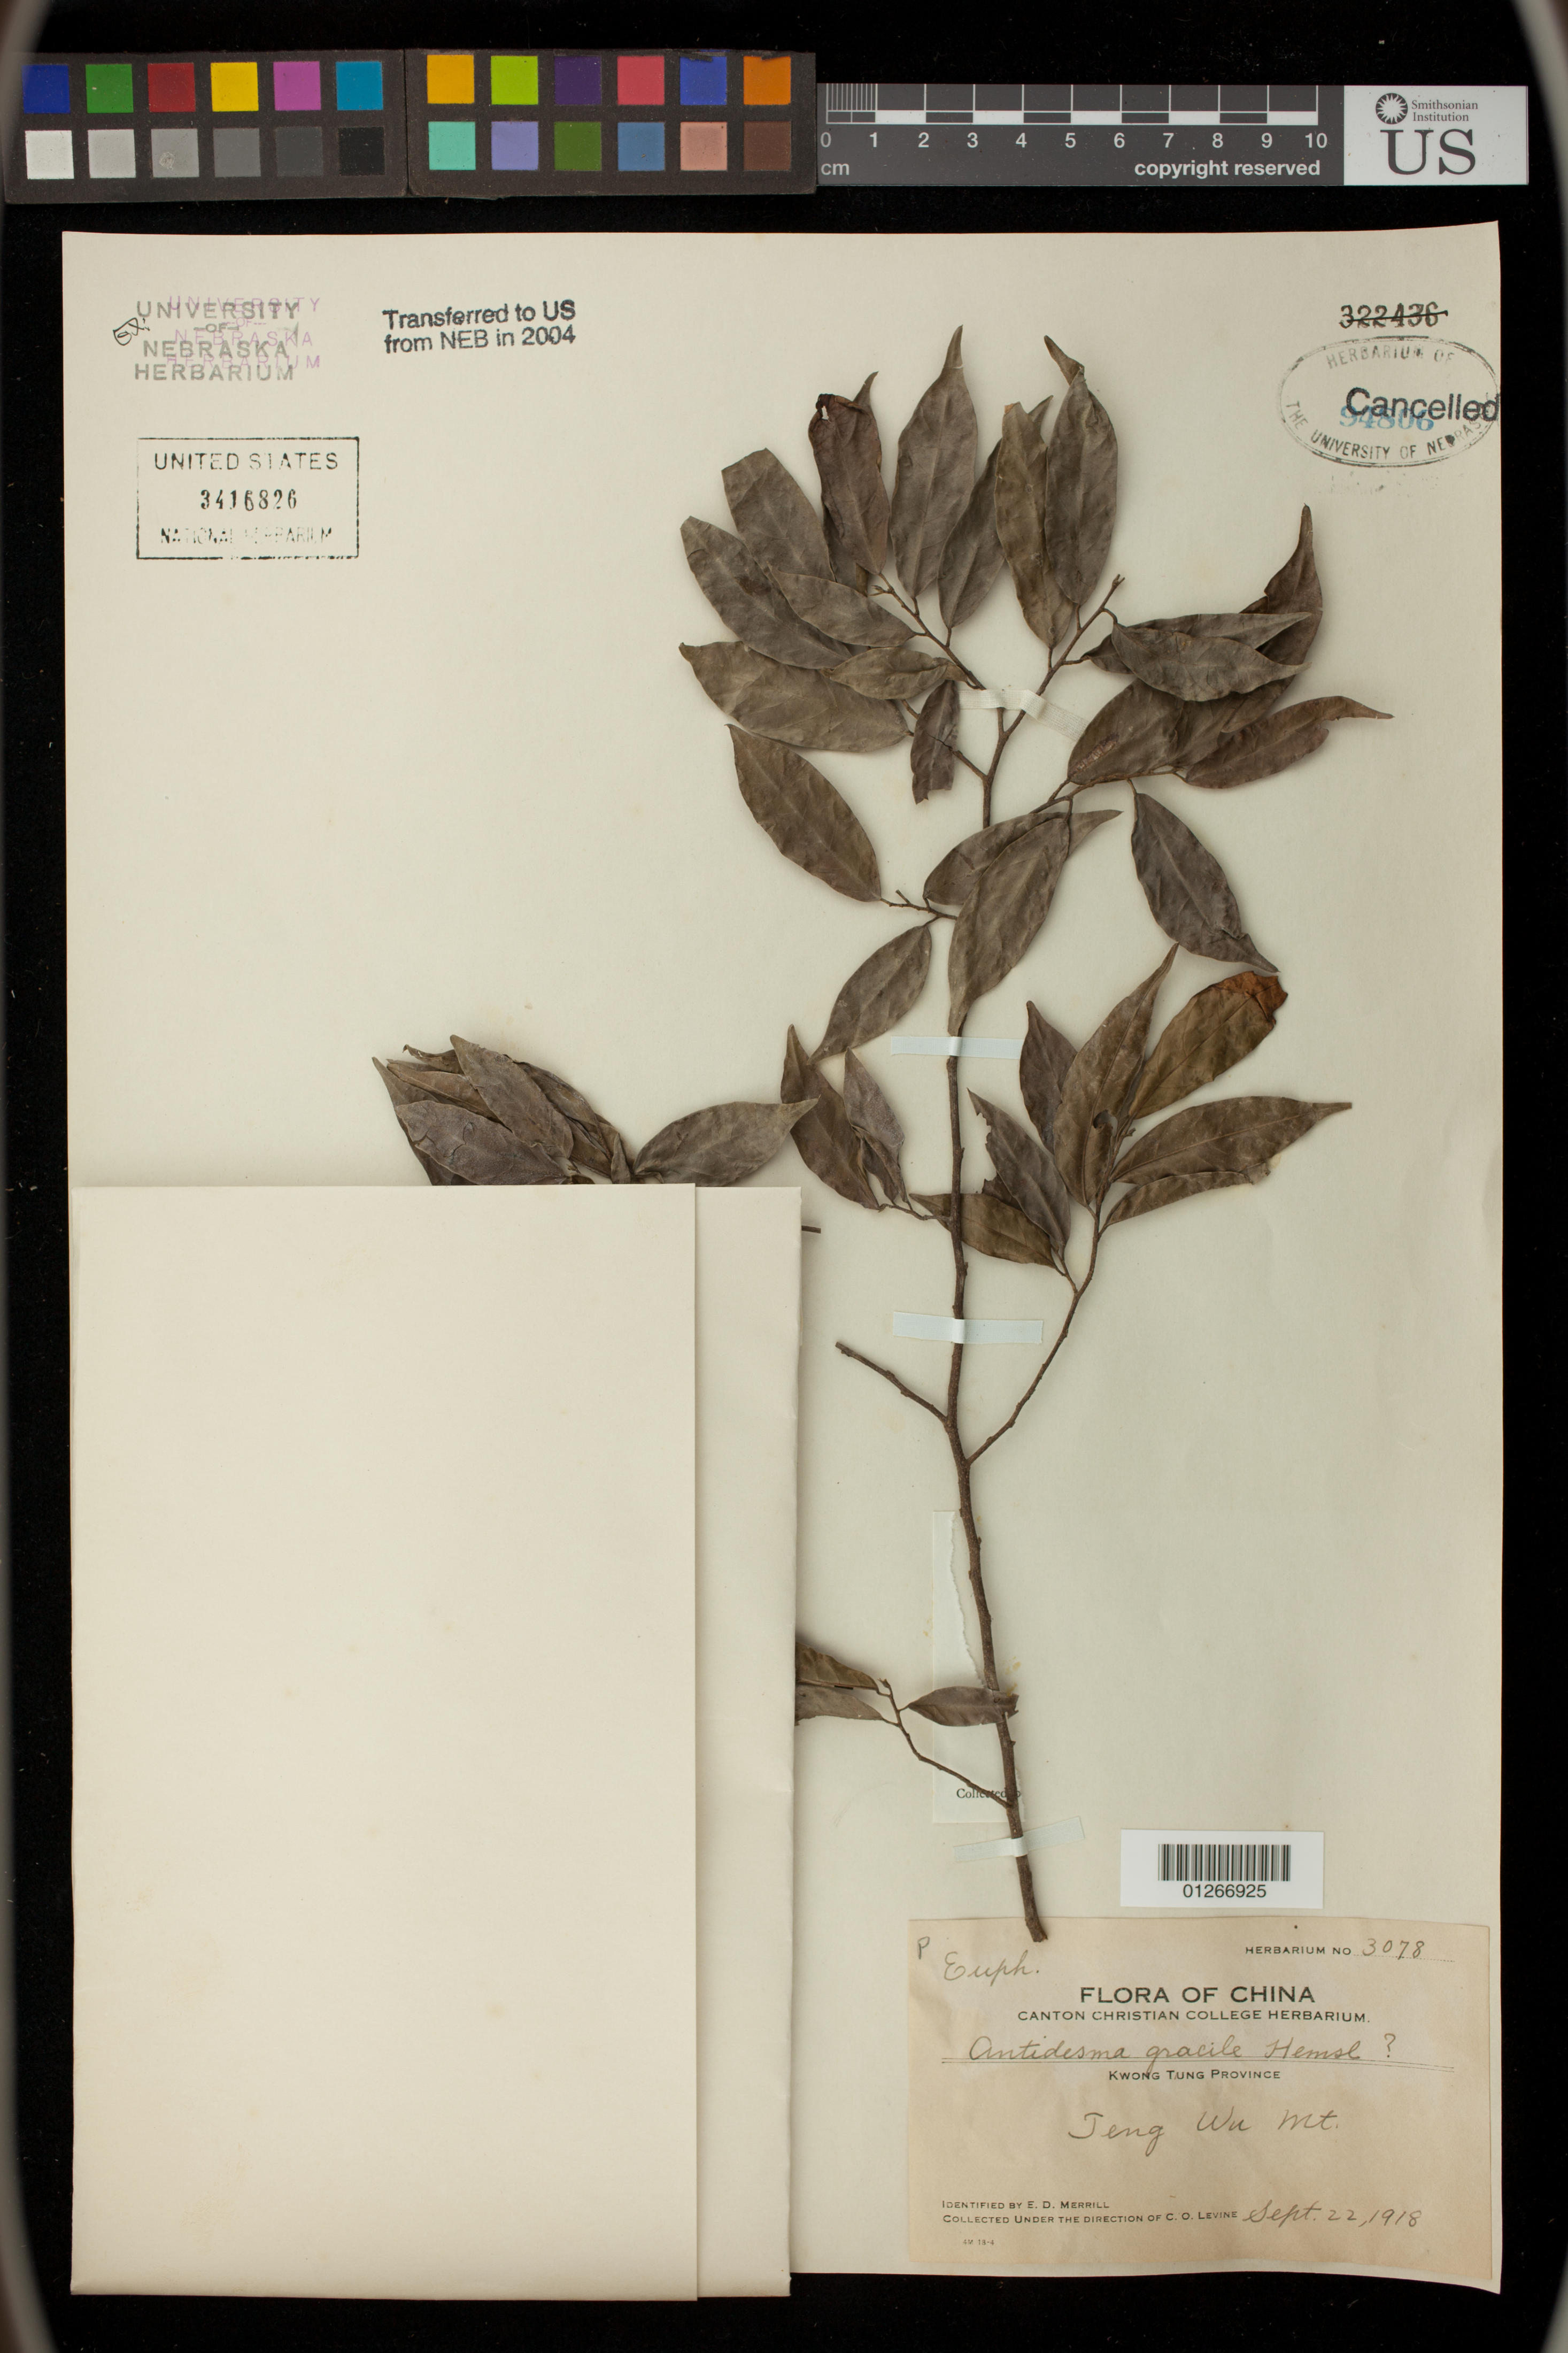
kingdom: Plantae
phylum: Tracheophyta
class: Magnoliopsida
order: Malpighiales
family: Phyllanthaceae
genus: Antidesma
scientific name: Antidesma gracile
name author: Hemsl.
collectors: C. O. Levine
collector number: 3078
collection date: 1918-09-22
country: China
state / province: Guangdong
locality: (Kwong Tung)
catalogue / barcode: US 3416826